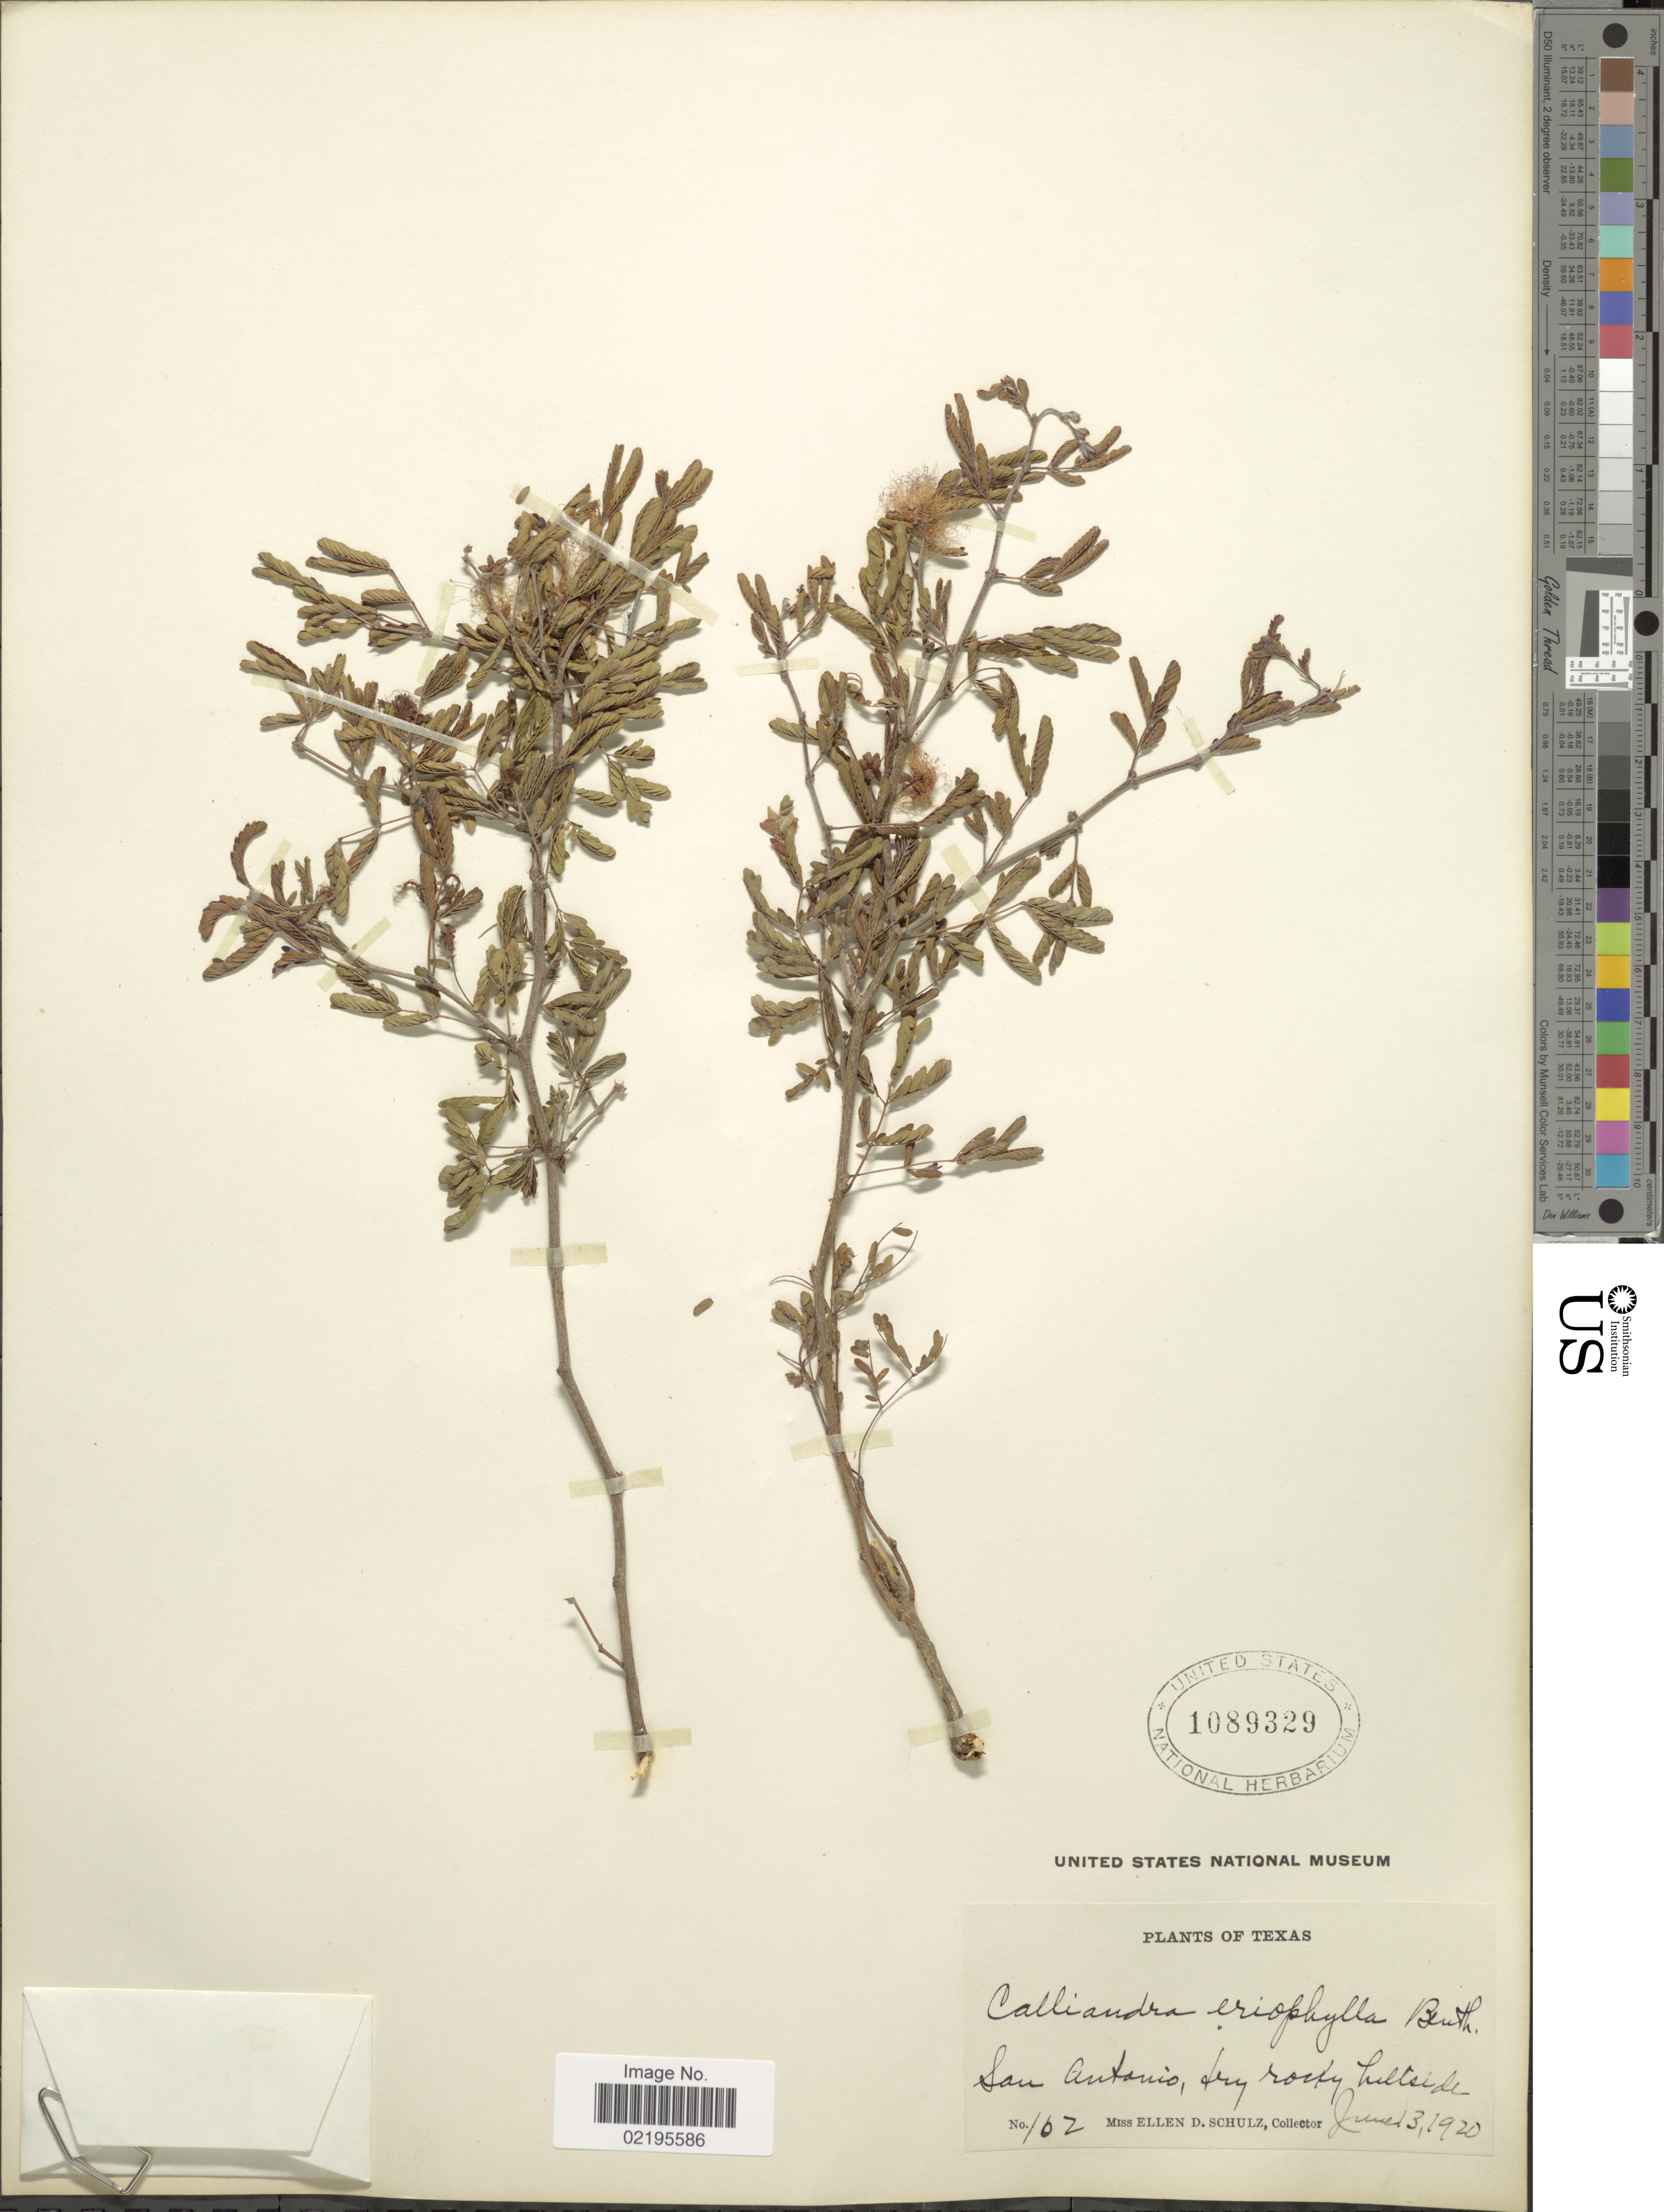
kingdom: Plantae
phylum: Tracheophyta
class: Magnoliopsida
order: Fabales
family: Fabaceae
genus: Calliandra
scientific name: Calliandra eriophylla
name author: Benth.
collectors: E. D. Schulz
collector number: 162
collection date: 1920-06-13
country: United States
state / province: Texas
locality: San Antonio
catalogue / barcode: US 1089329